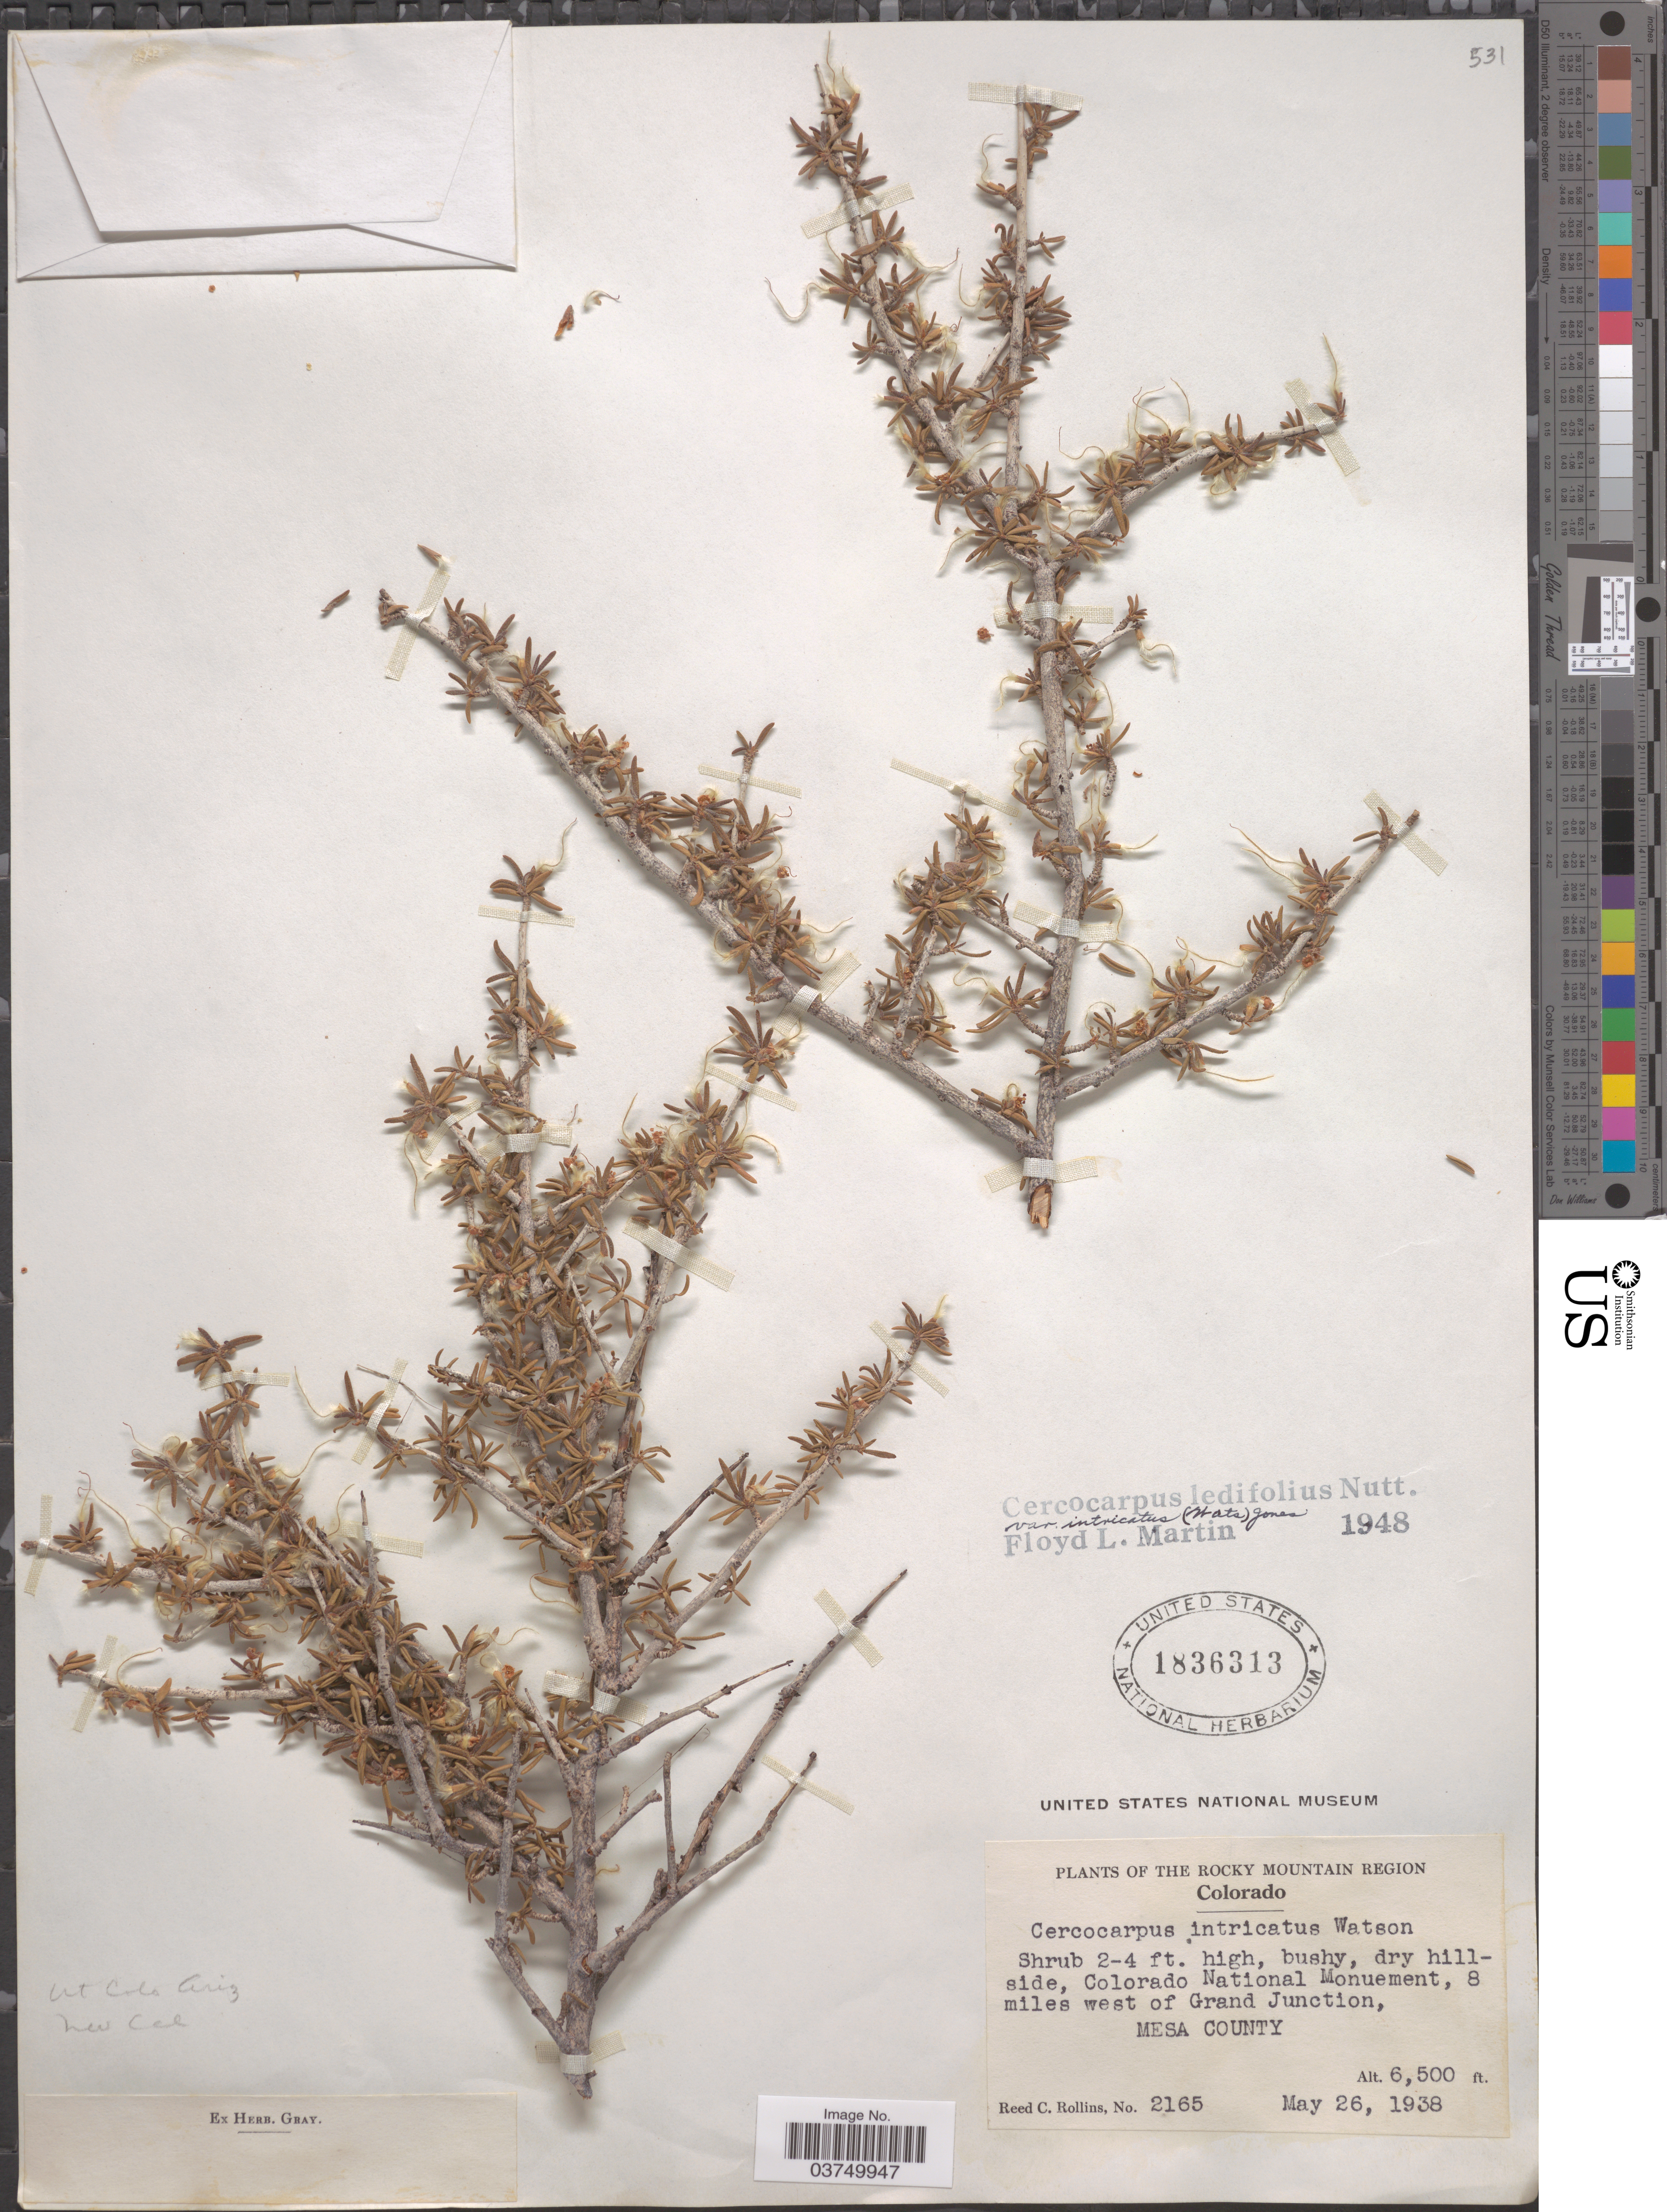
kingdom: Plantae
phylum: Tracheophyta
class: Magnoliopsida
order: Rosales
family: Rosaceae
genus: Cercocarpus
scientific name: Cercocarpus ledifolius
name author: Nutt.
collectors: R. C. Rollins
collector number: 2165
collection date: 1938-05-26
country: United States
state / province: Colorado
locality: Colorado National Monuement, 8 miles west of Grand Junction, Mesa County.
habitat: dry hillside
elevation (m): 1981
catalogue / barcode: US 1836313